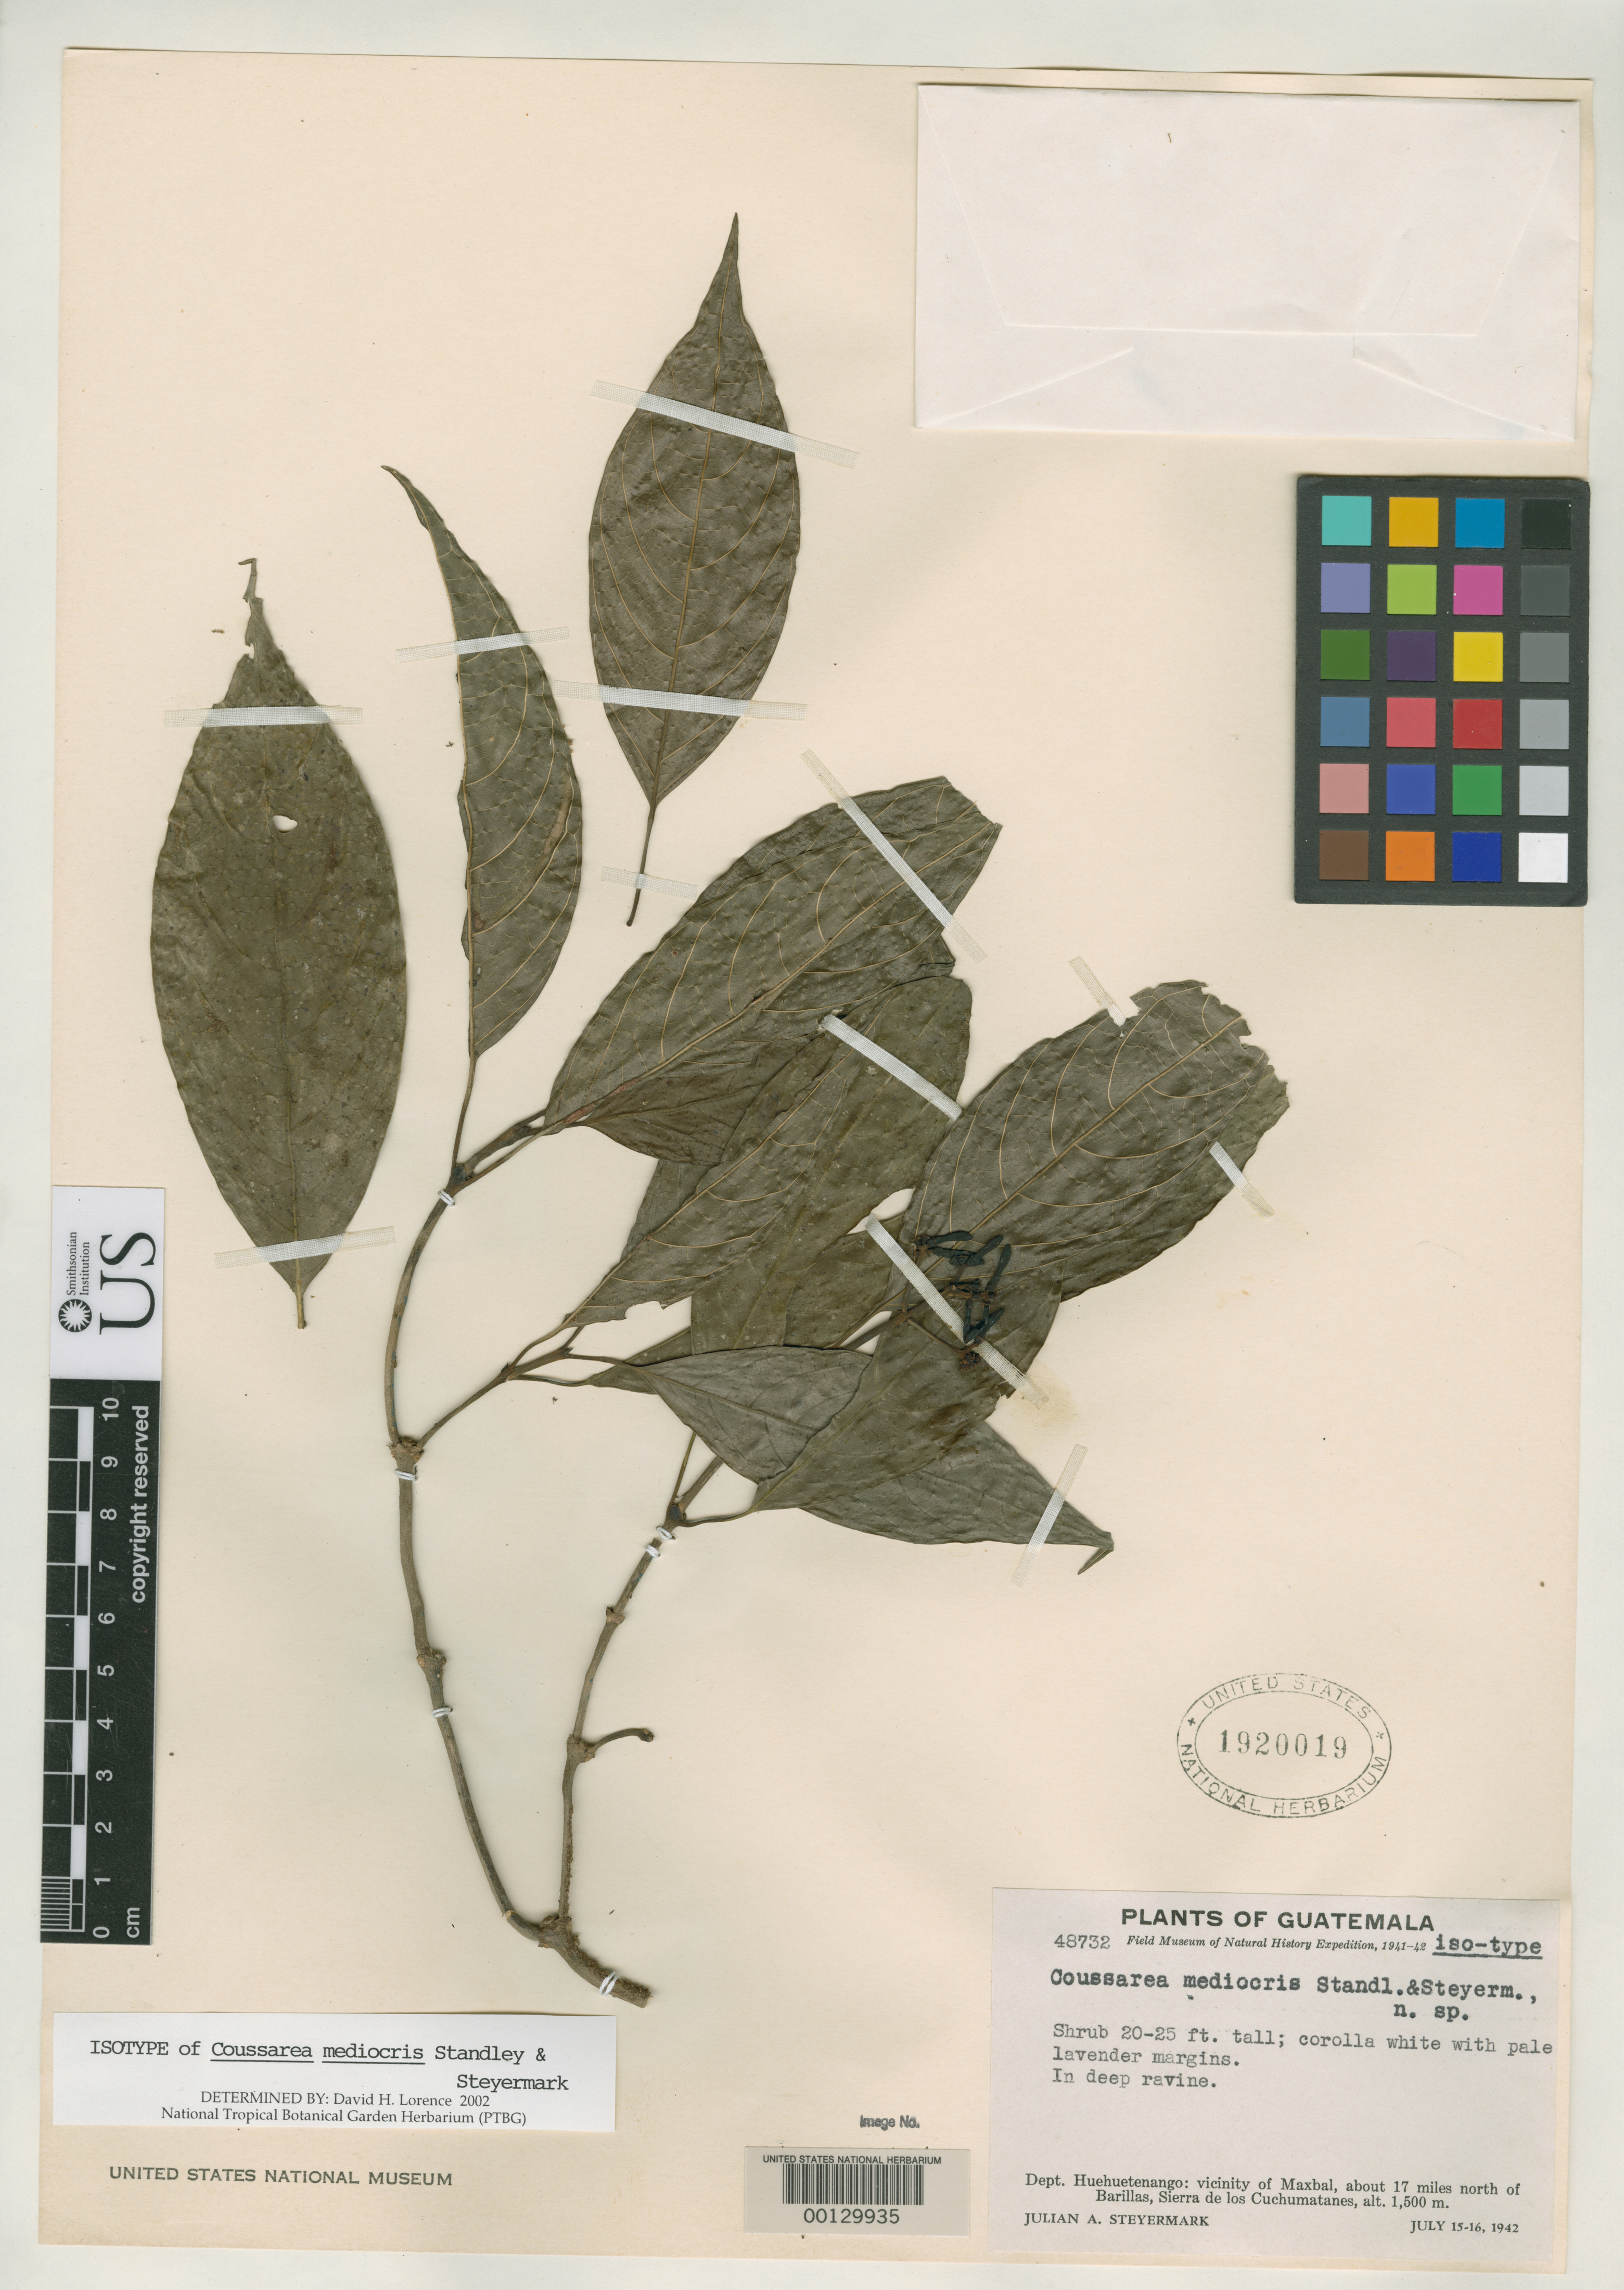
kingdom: Plantae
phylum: Tracheophyta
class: Magnoliopsida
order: Gentianales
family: Rubiaceae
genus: Coussarea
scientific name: Coussarea mediocris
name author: Standl. & Steyerm.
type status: Isotype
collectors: J. Steyermark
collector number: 48732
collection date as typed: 15 Jul 1942 to 16 Jul 1942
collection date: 1942-07-15/1942-07-16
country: Guatemala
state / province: Huehuetenango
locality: Vicinity of Maxbal, ca. 17 mi N of Barillas, Sierra de las Cuchumatanes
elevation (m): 1500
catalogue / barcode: US 1920019